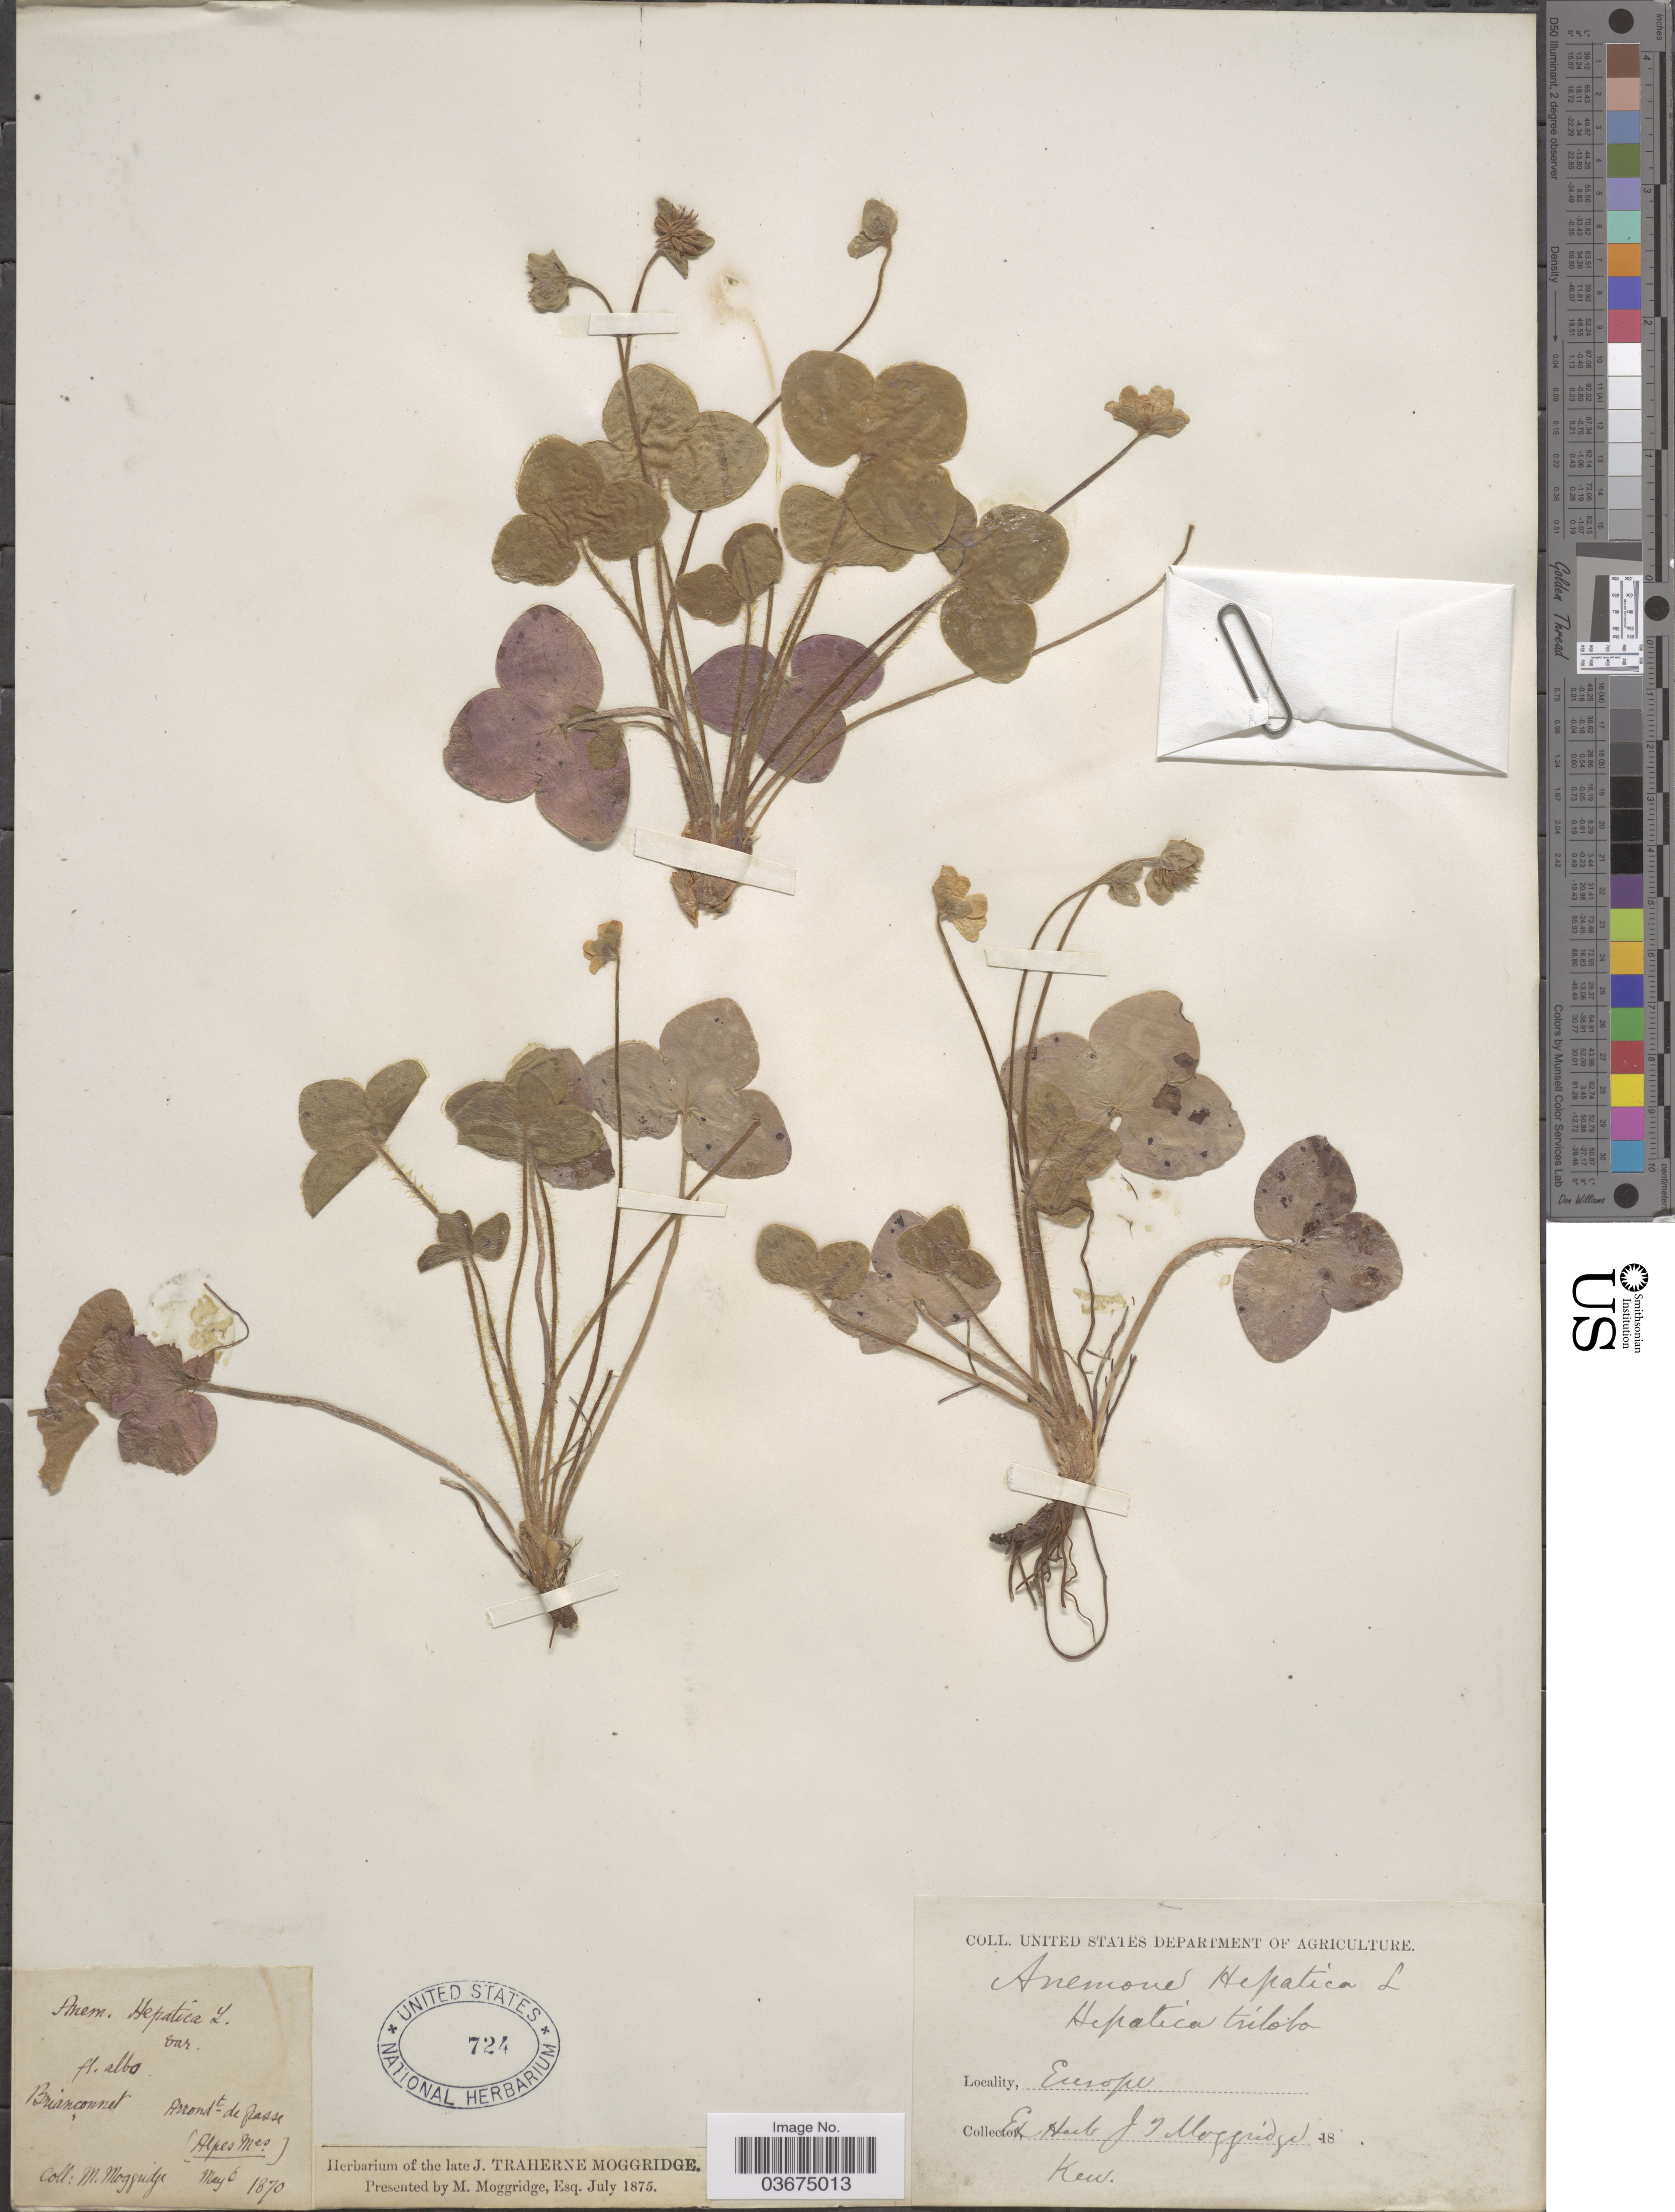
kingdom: Plantae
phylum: Tracheophyta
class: Magnoliopsida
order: Ranunculales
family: Ranunculaceae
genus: Hepatica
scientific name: Hepatica triloba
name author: Chaix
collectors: M. Moggridge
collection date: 1870-05-06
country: France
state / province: Provence-Alpes-Côte d'Azur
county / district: Alpes-Maritimes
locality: Europe. Brianconnet, Arrond't de Grasse (Alpes Mes.).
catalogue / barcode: US 724